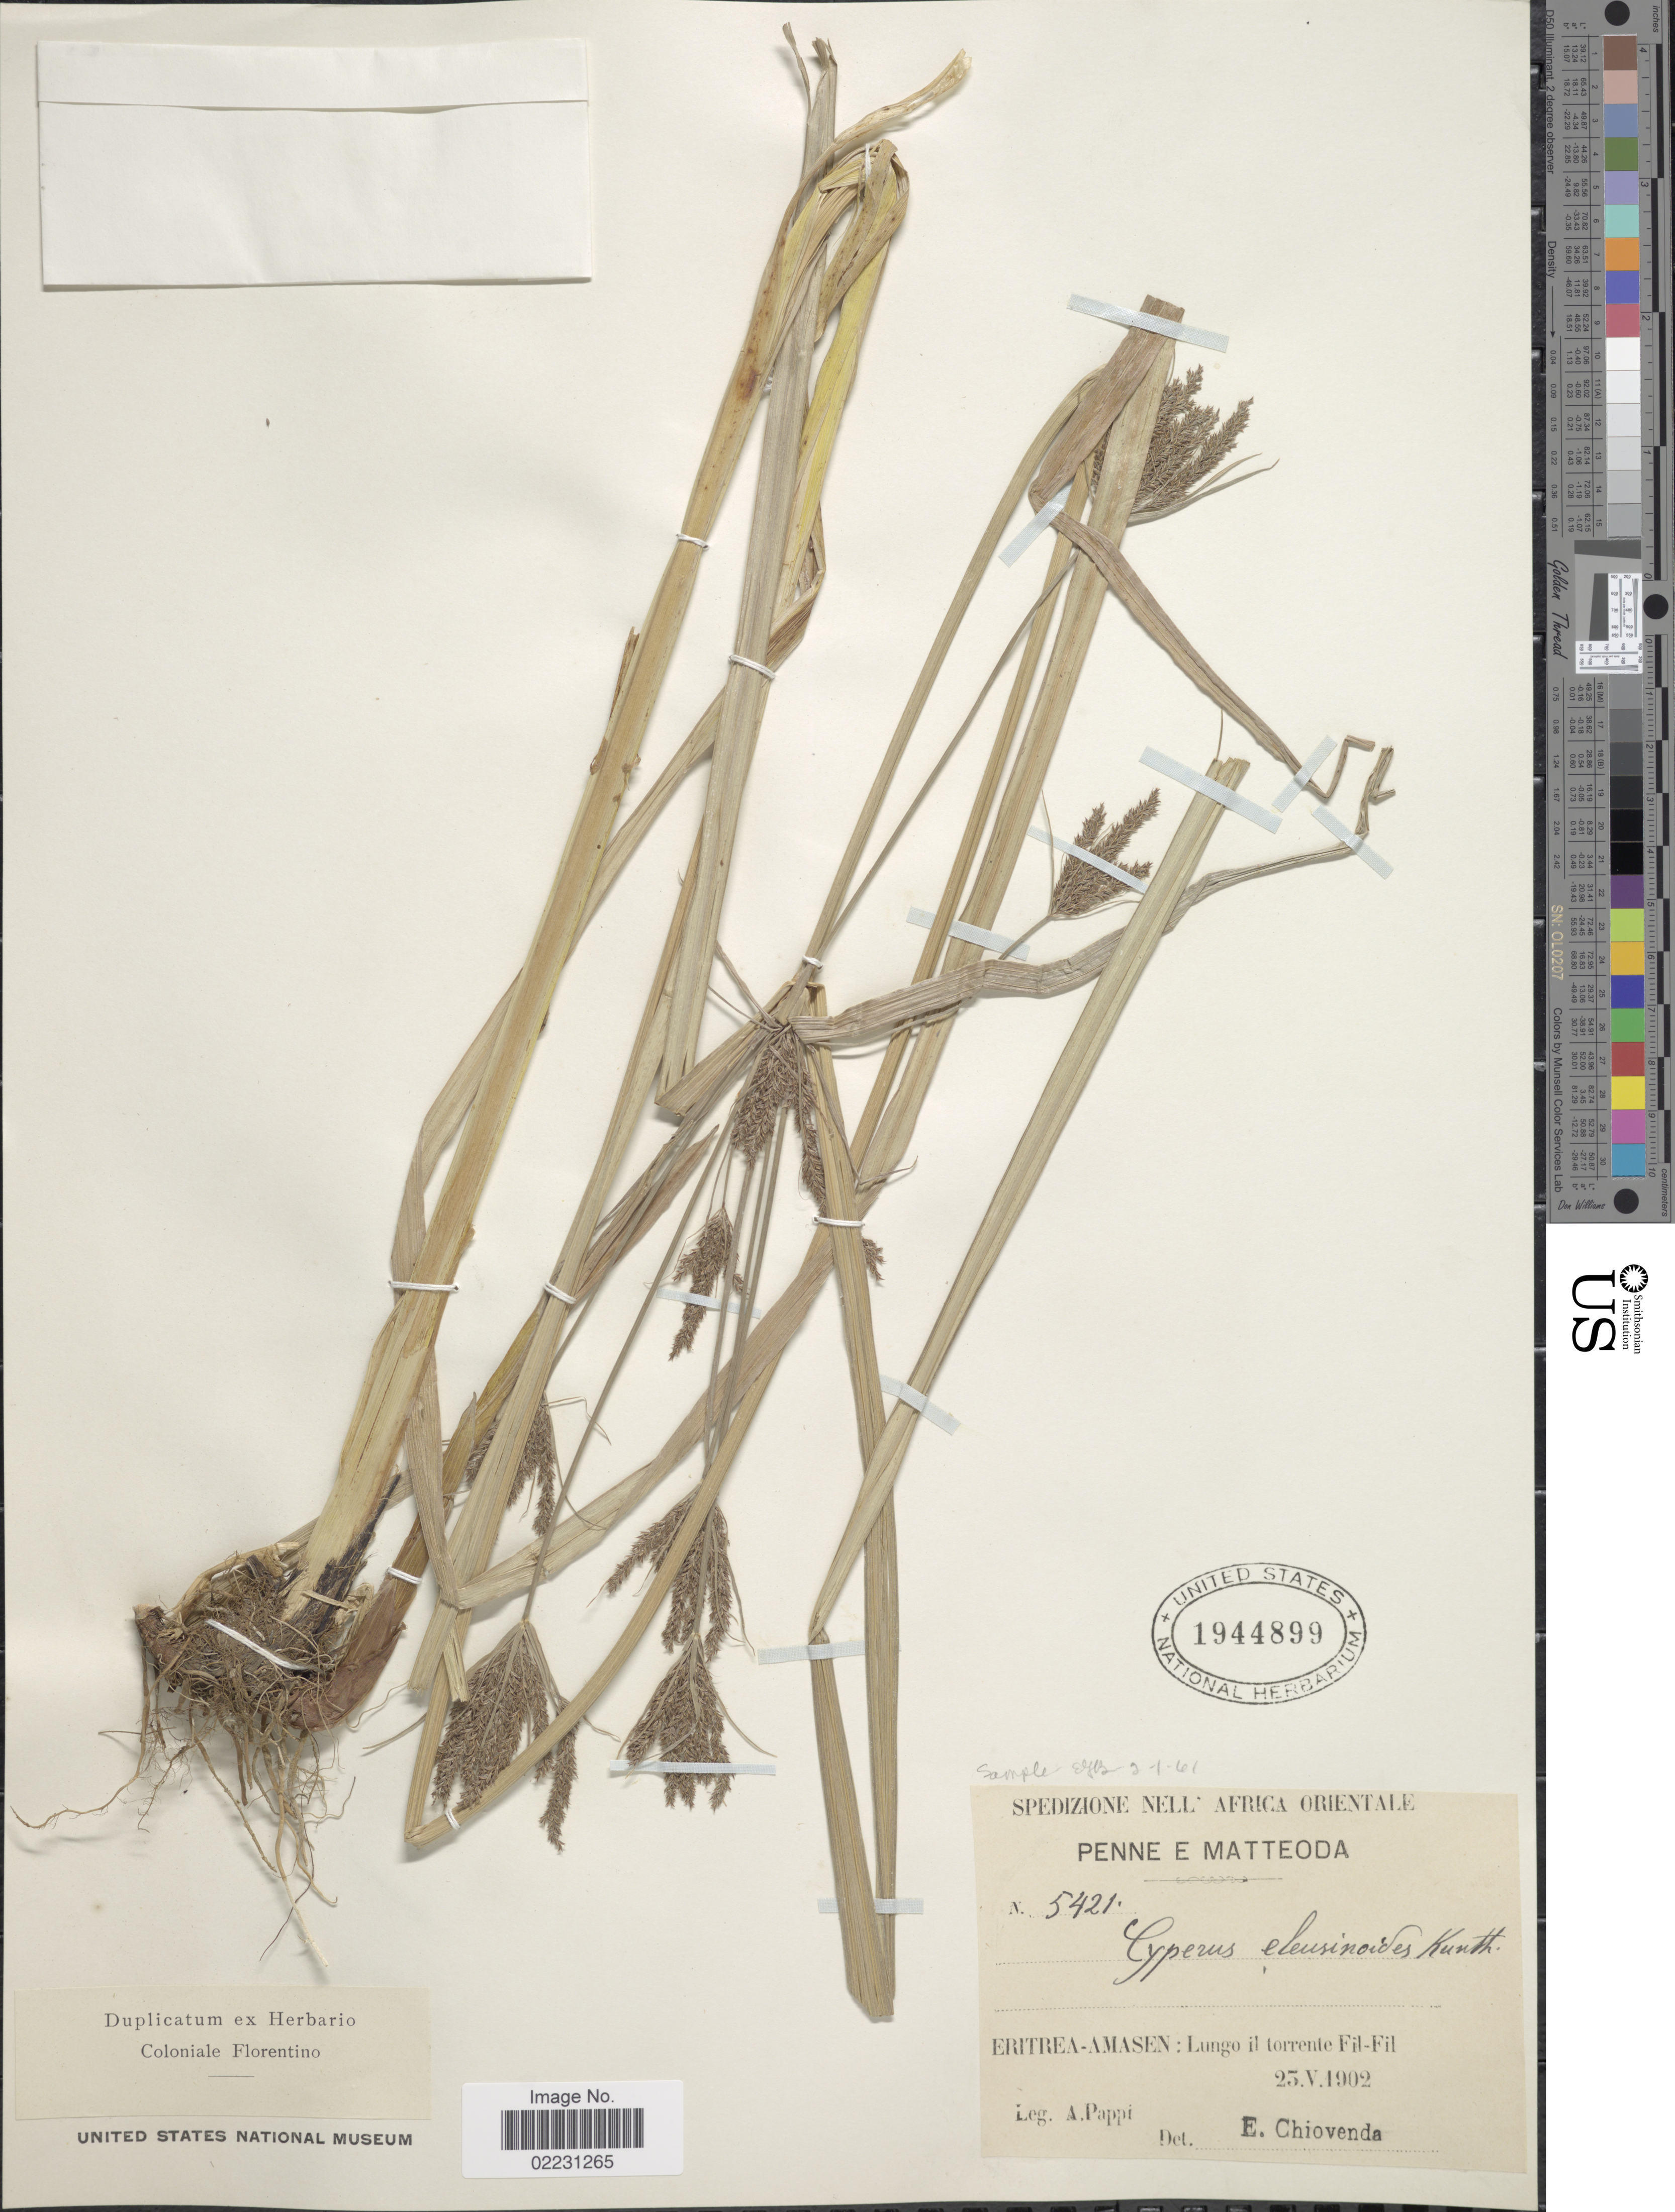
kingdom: Plantae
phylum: Tracheophyta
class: Liliopsida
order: Poales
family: Cyperaceae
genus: Cyperus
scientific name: Cyperus nutans subsp. eleusinoides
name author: (Kunth) T. Koyama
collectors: A. Pappi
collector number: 5421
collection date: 1902-05-25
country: Eritrea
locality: Eritrea-Amasen: Lungo il torrente Fil-Fil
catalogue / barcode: US 1944899